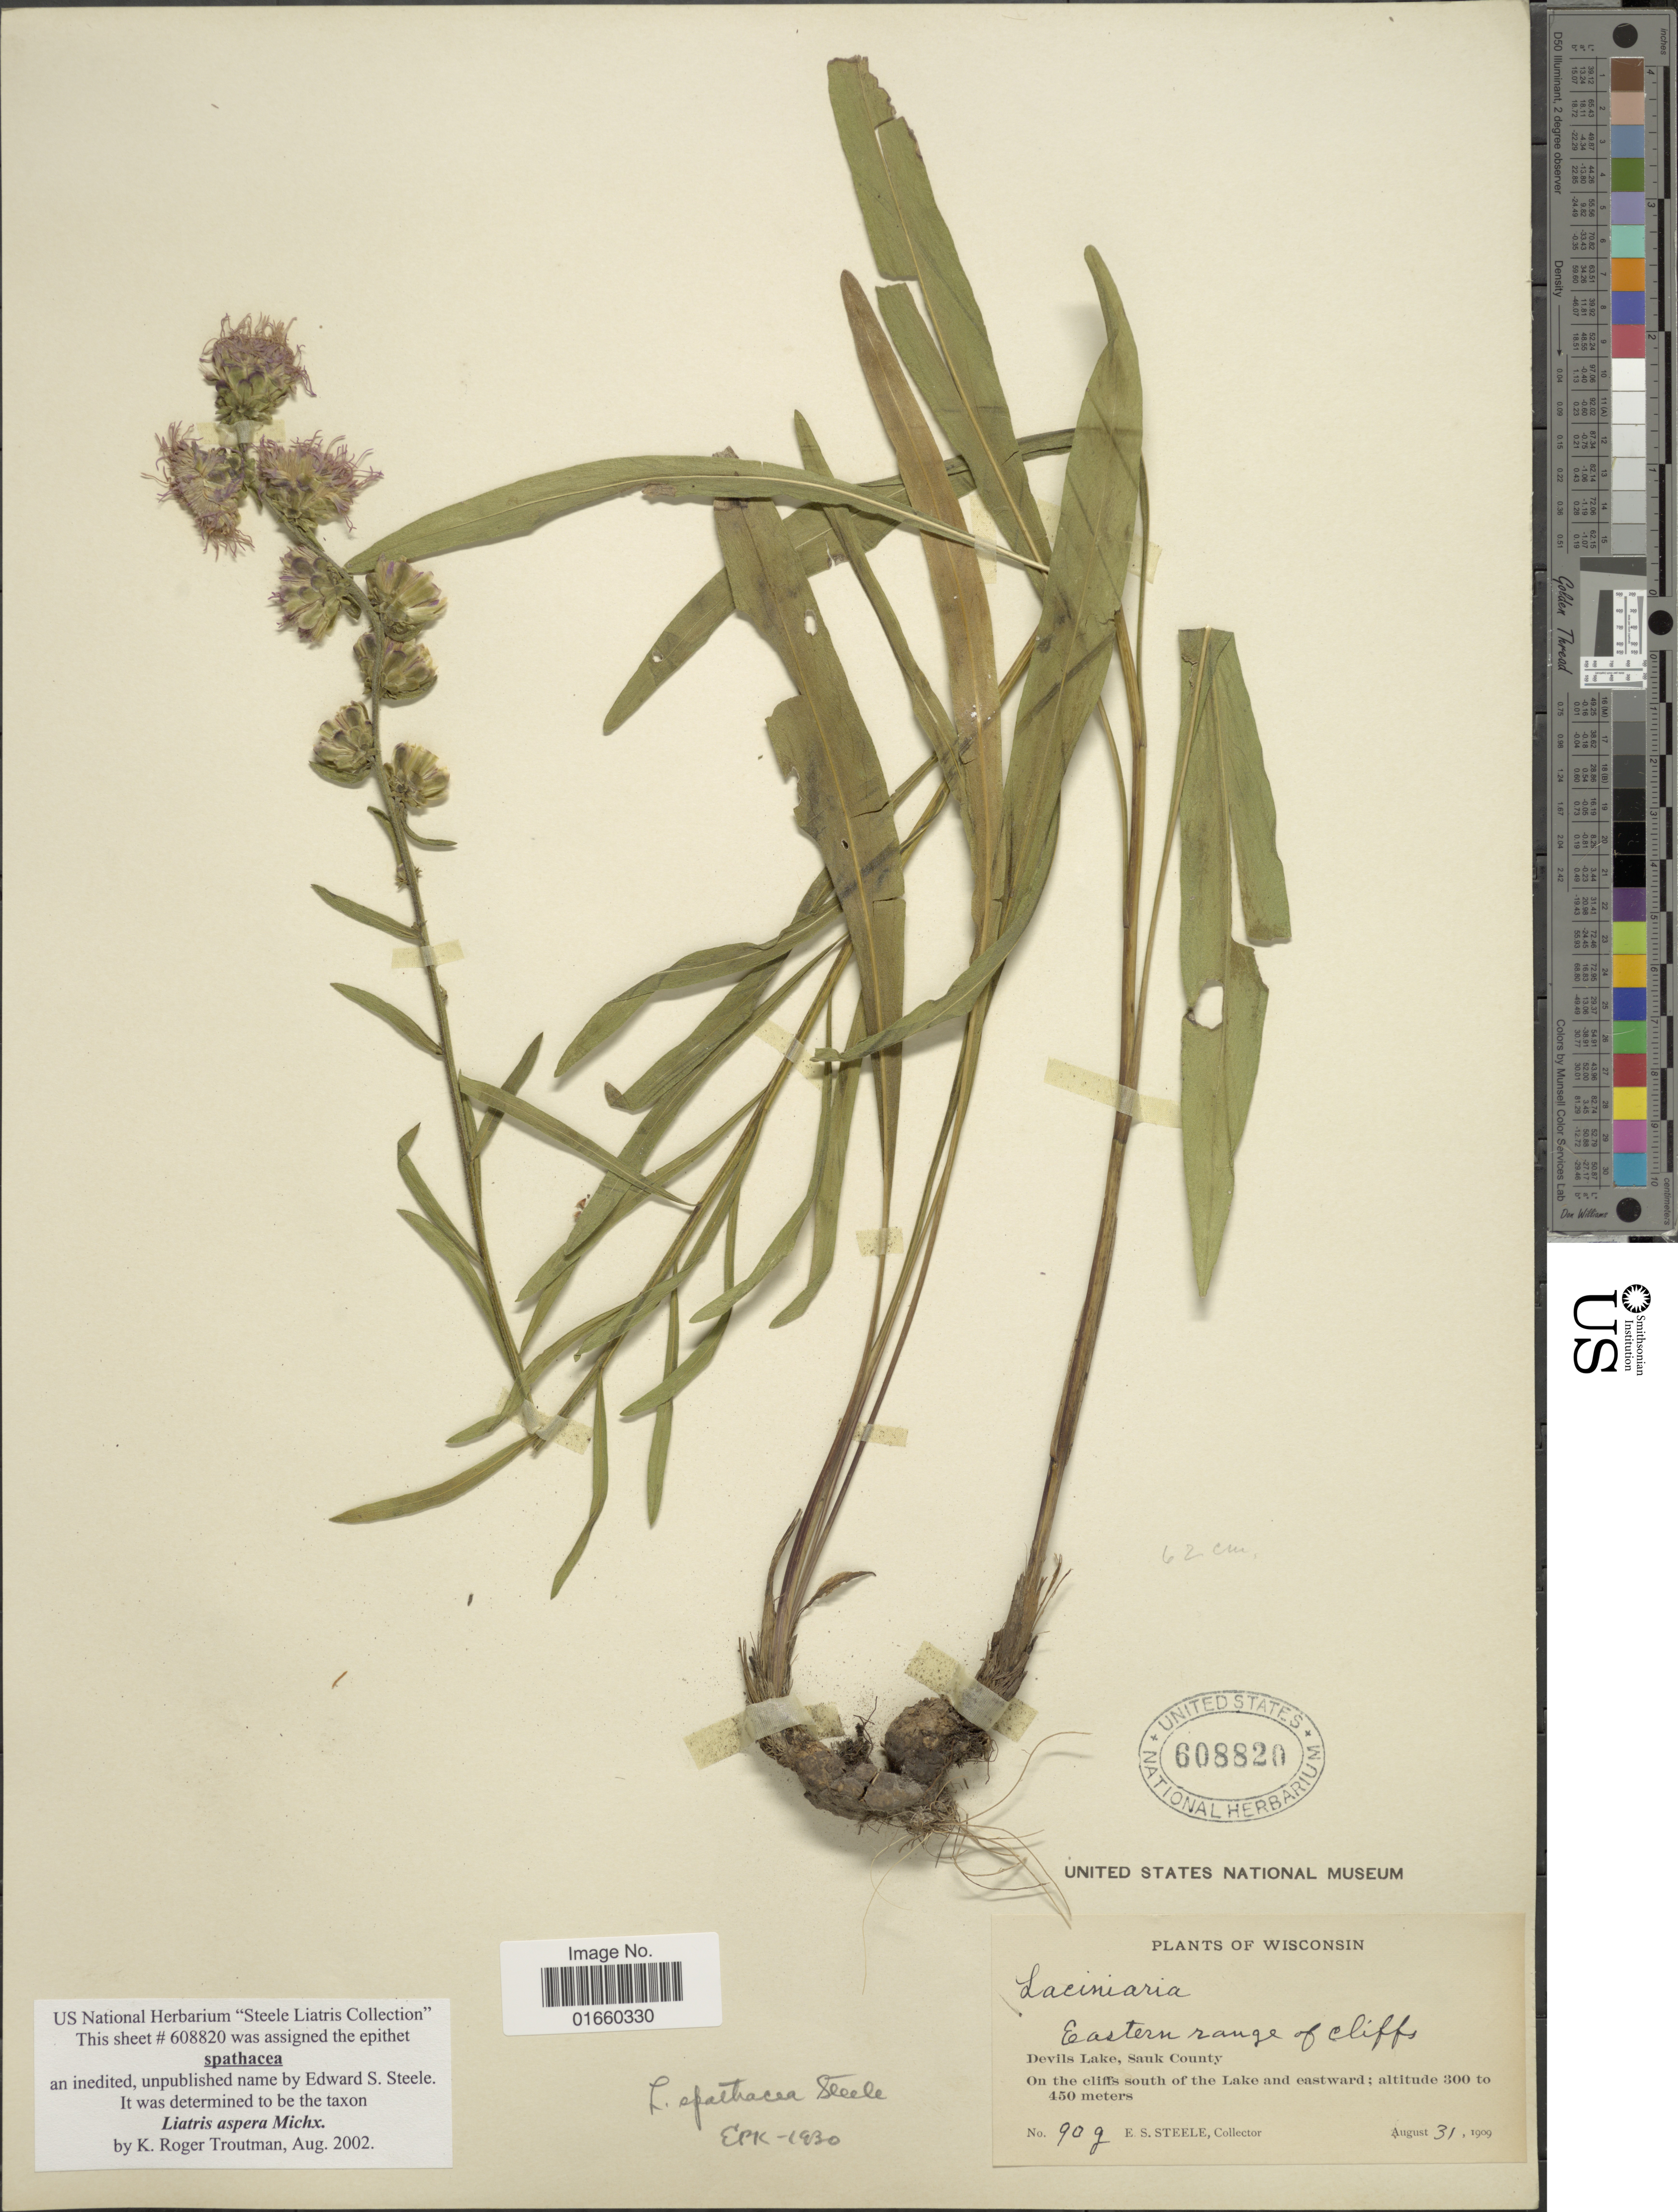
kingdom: Plantae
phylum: Tracheophyta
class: Magnoliopsida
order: Asterales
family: Asteraceae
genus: Liatris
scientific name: Liatris aspera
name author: Michx.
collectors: E. Steele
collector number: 90g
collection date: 1909-08-31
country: United States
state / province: Wisconsin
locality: Eastern range of cliffs, Devils Lake, Sauk County, On the cliffs south of the Lake and eastward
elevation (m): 300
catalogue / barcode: US 608820